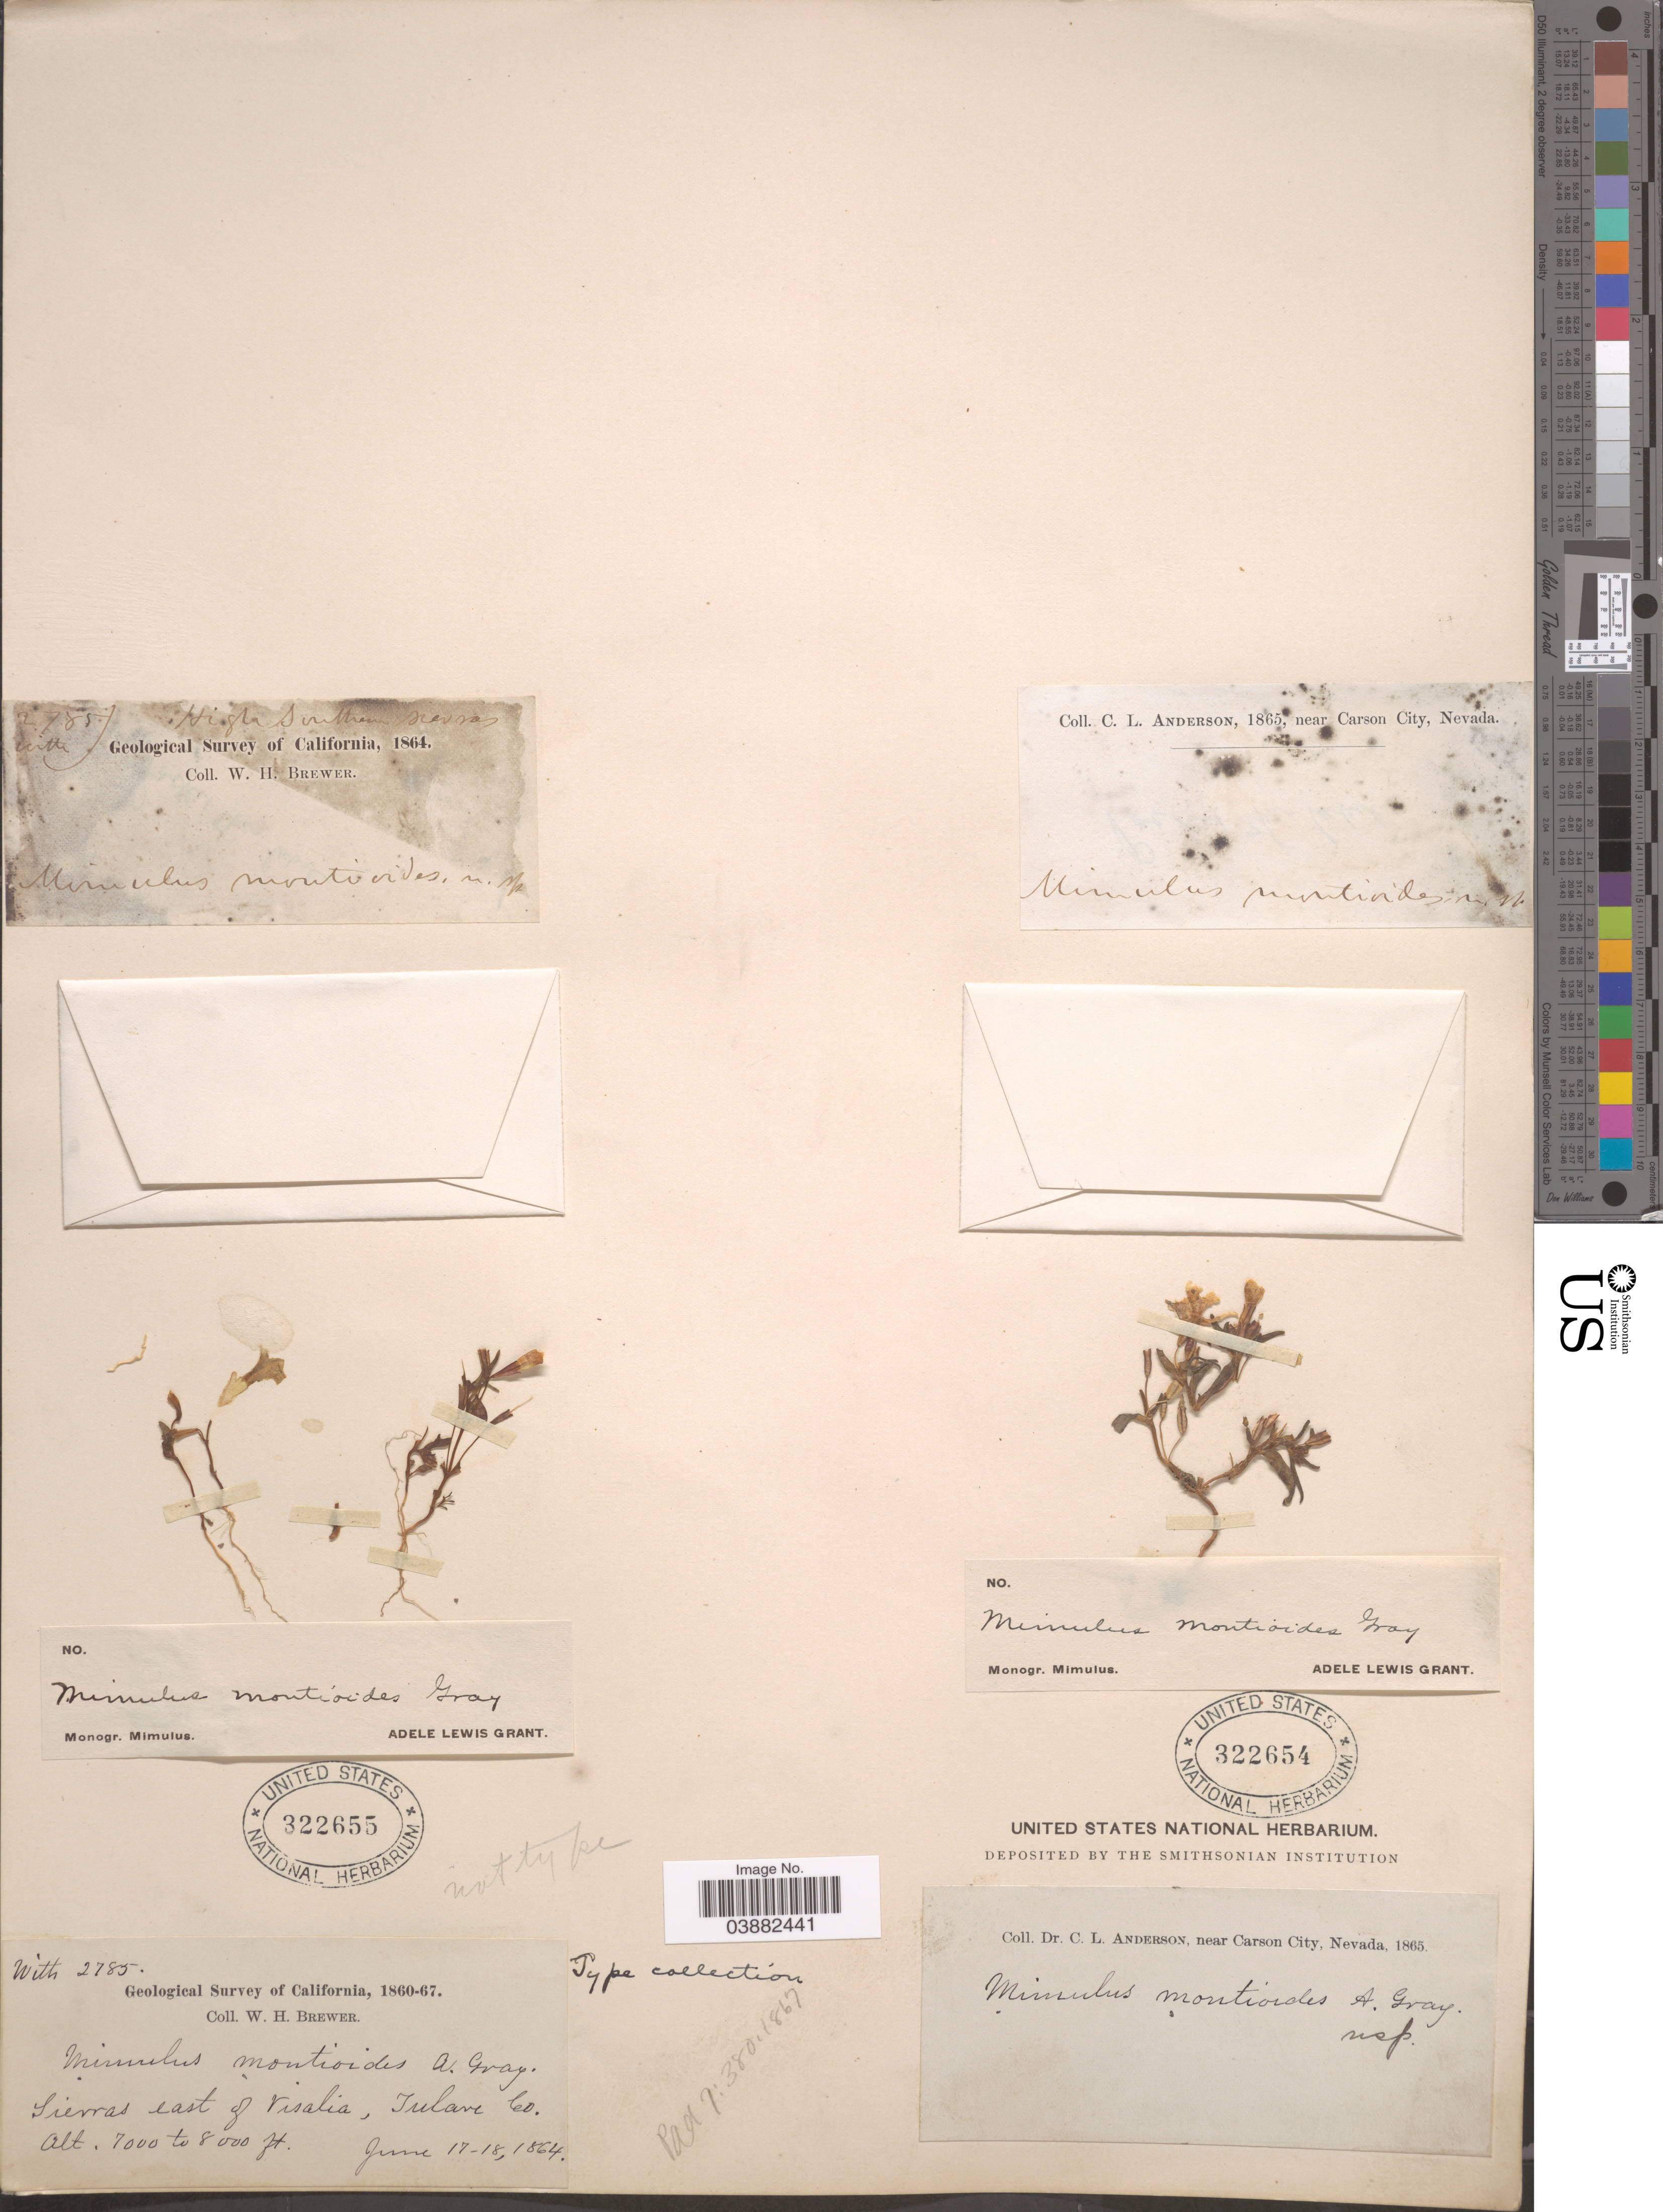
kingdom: Plantae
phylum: Tracheophyta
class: Magnoliopsida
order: Lamiales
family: Phrymaceae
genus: Mimulus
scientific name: Mimulus montioides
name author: A. Gray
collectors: W. H. Brewer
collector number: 2785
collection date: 1864-06-17/1864-06-18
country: United States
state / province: California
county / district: Tulare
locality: High Southern Sierras. Sierras east of Visalia, Tulare Co.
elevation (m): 2134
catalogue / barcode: US 322655